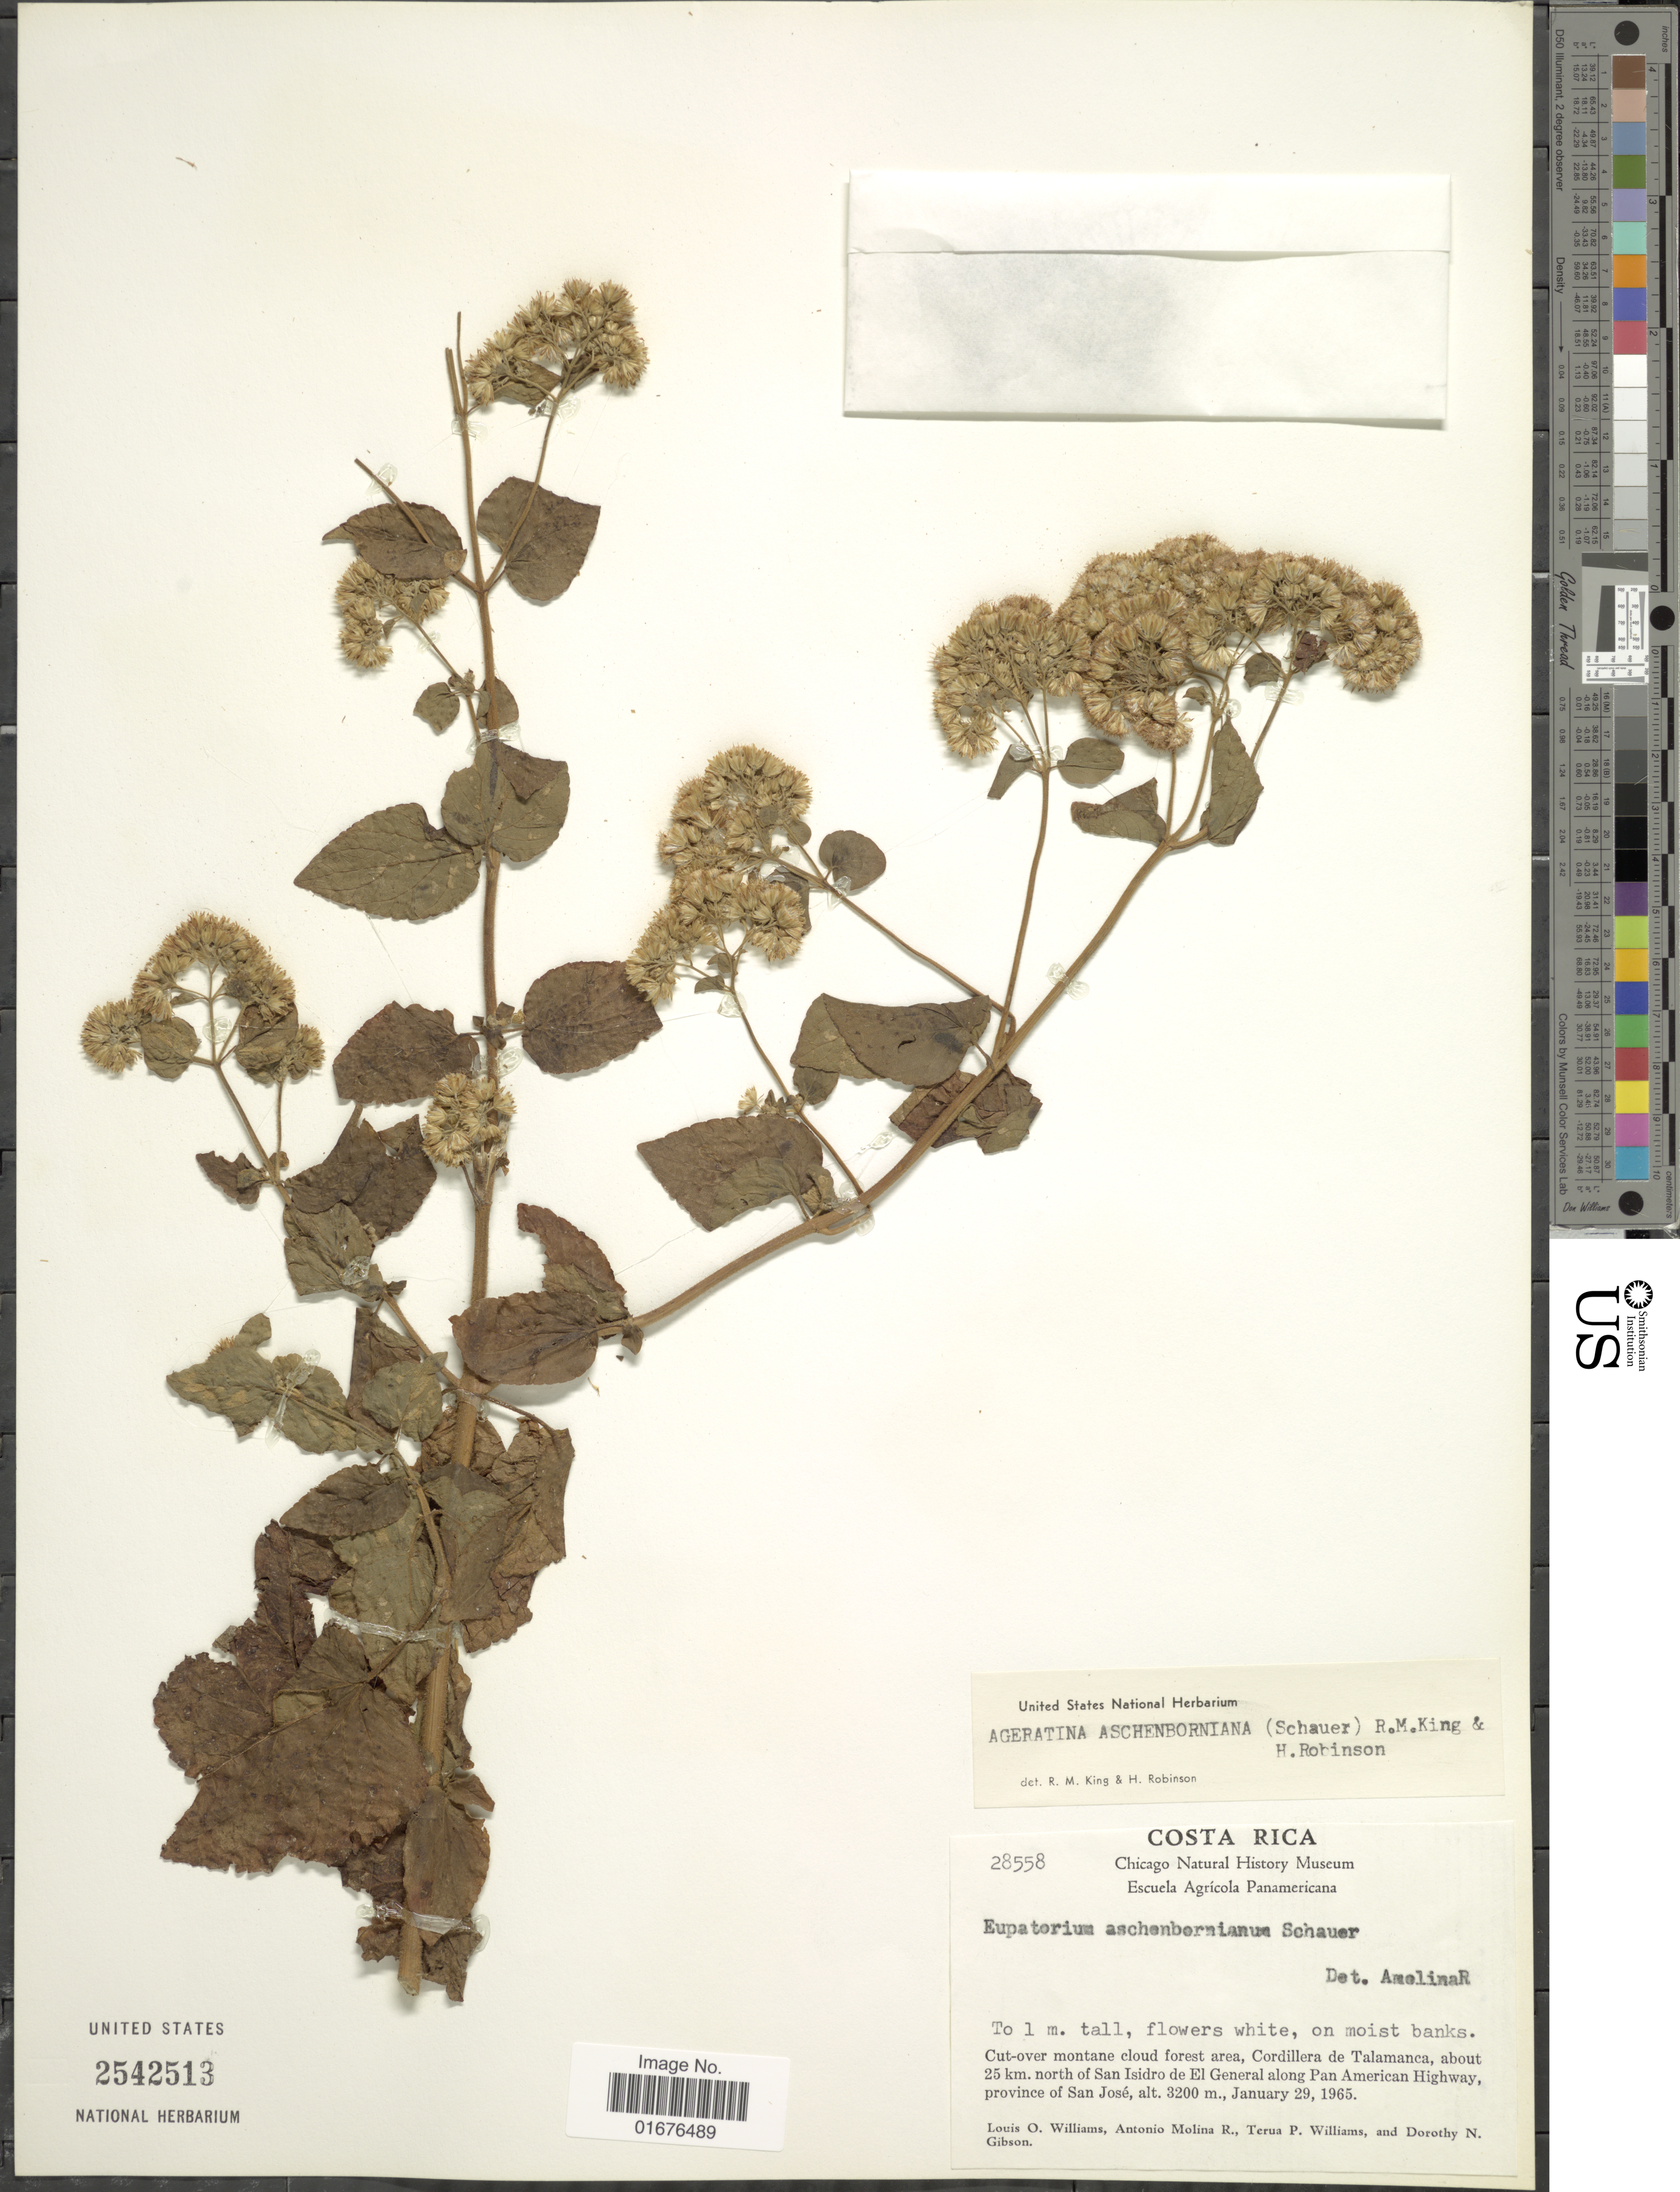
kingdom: Plantae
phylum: Tracheophyta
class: Magnoliopsida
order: Asterales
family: Asteraceae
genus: Ageratina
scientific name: Ageratina pichinchensis var. bustamenta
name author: (DC.) R.M. King & H. Rob.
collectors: L. O. Williams, A. Molina R., T. P. Williams & D. N. Gibson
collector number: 28558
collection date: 1965-01-29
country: Costa Rica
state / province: San José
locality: Cut-over montane cloud forest area, Cordilera de talamanca, about 25 km. north of San Isidro de El General along Pan American Highway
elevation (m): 3200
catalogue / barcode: US 2542513